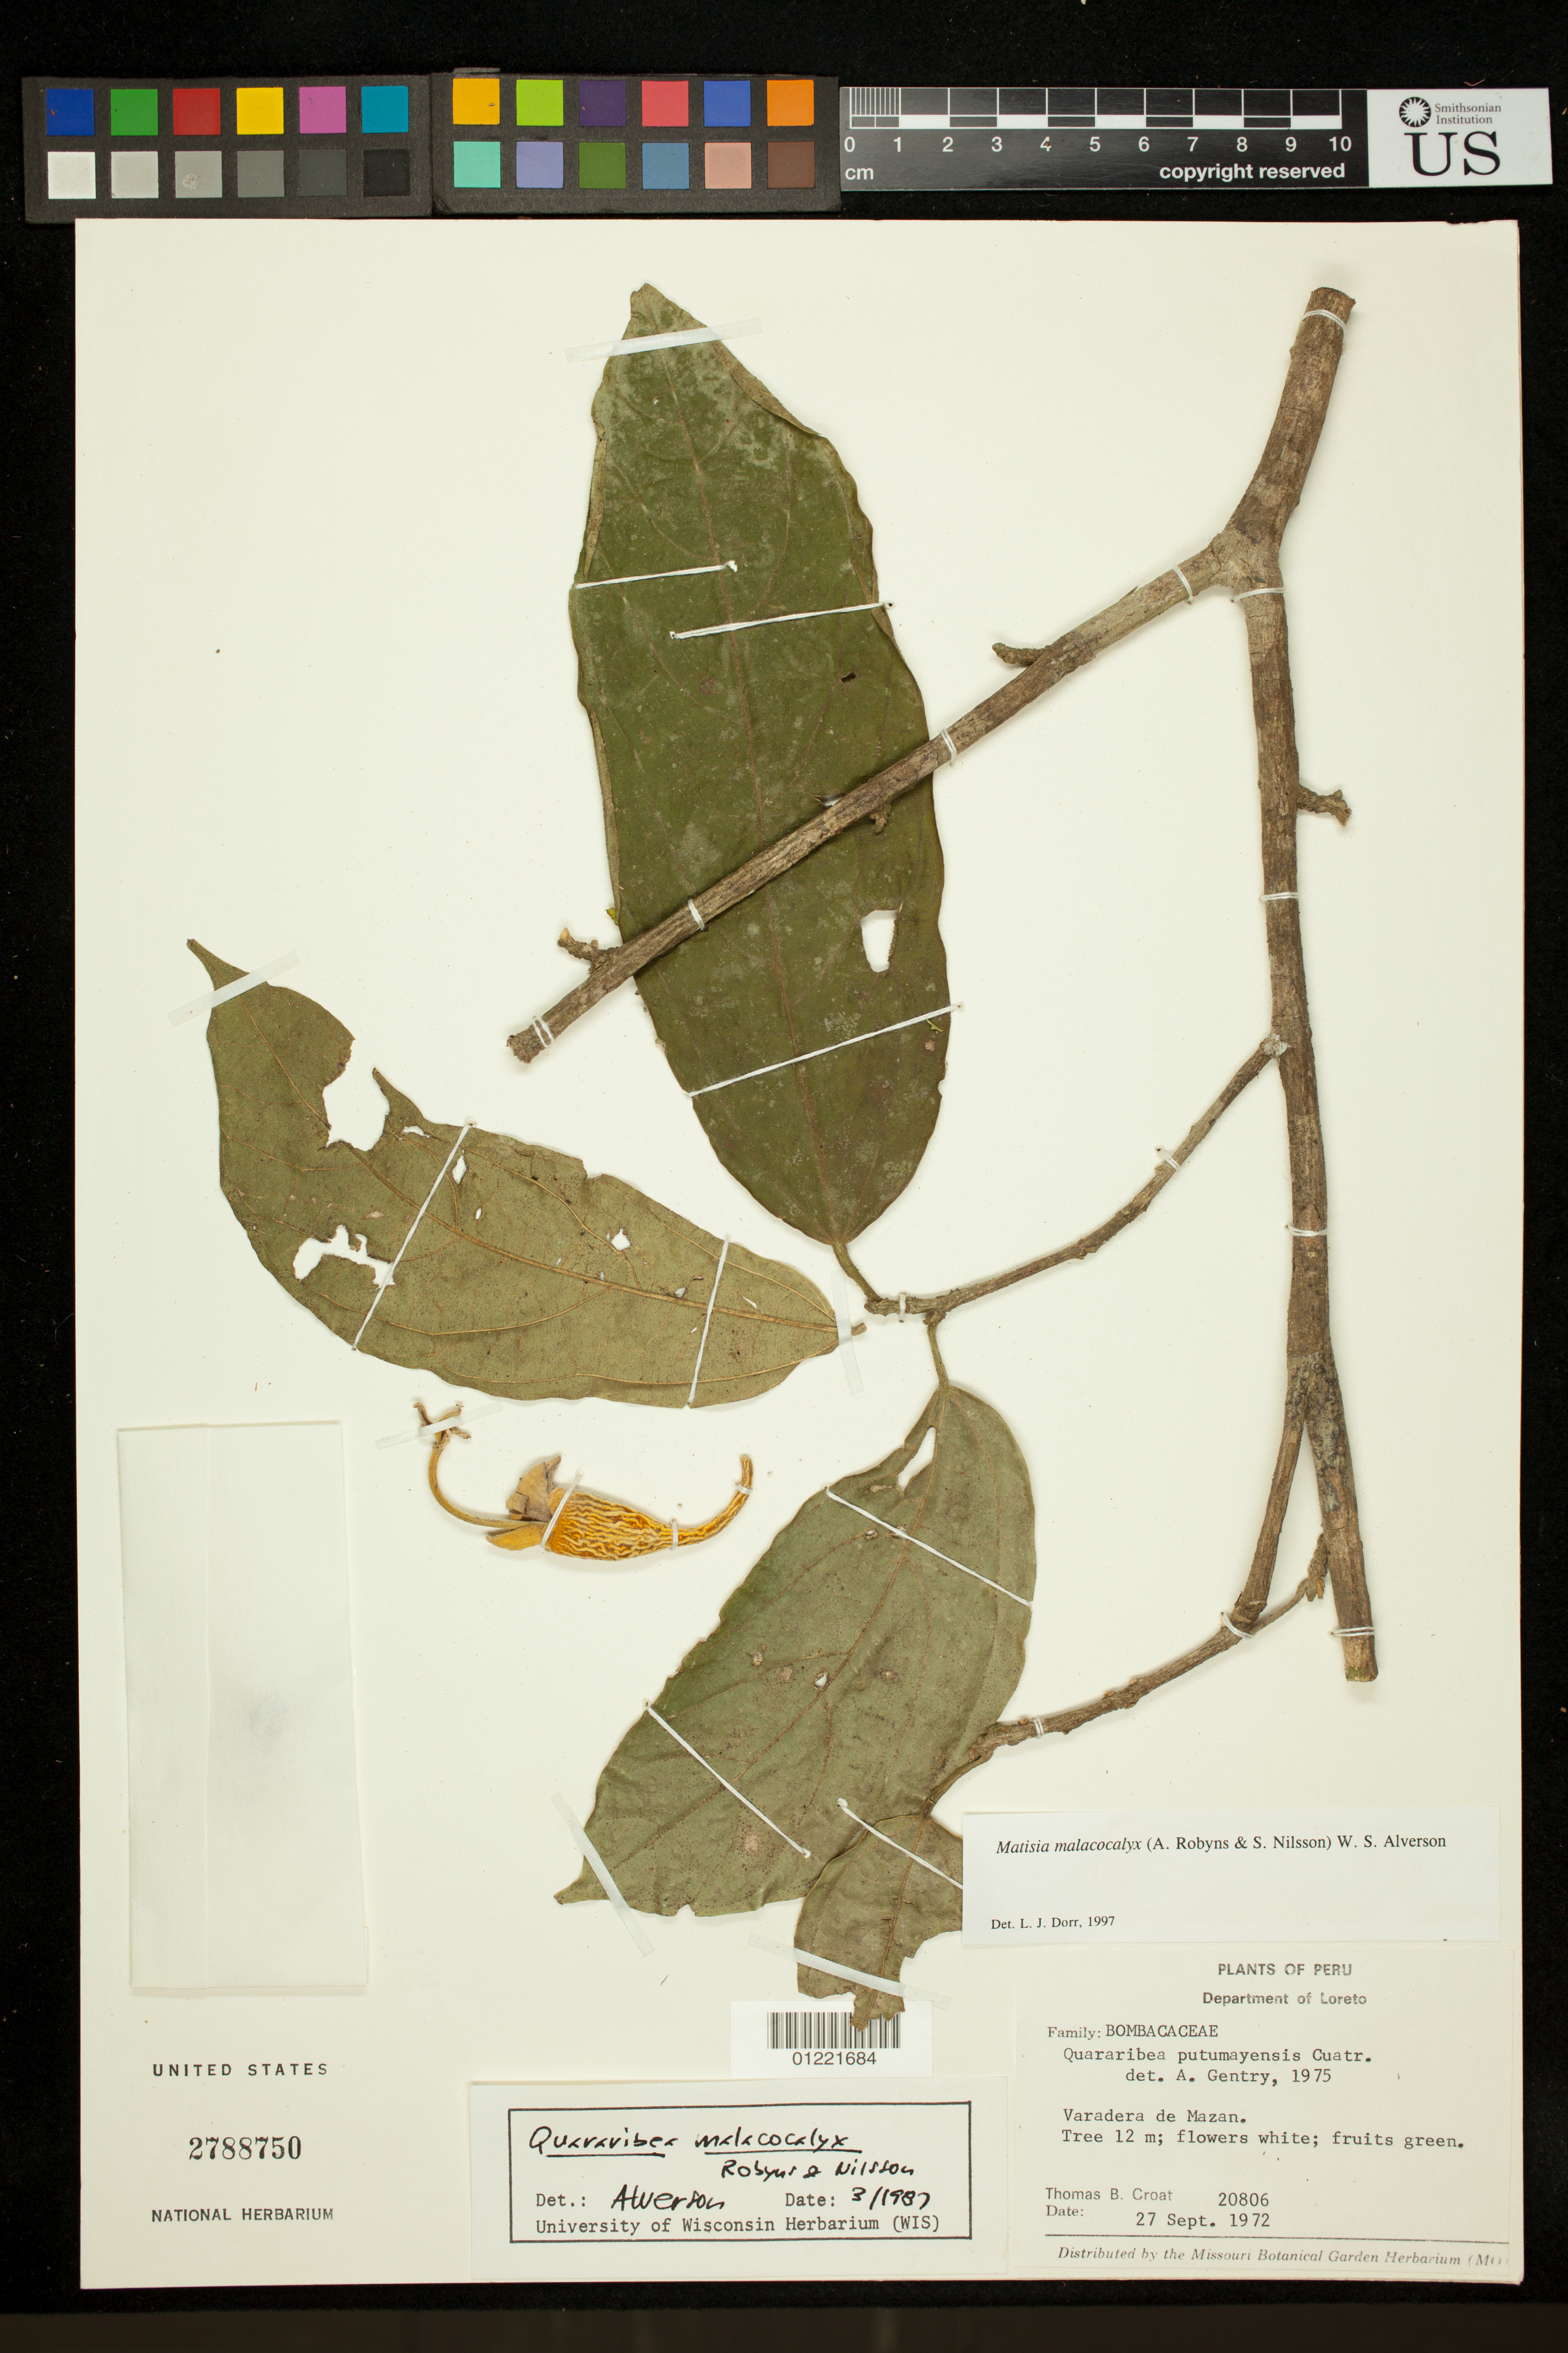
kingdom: Plantae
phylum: Tracheophyta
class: Magnoliopsida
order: Malvales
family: Malvaceae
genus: Matisia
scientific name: Matisia malacocalyx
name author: (A. Robyns & S. Nilsson) W.S. Alverson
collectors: T. B. Croat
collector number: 20806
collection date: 1972-09-27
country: Peru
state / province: Loreto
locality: Varadera de Mazan.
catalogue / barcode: US 2788750